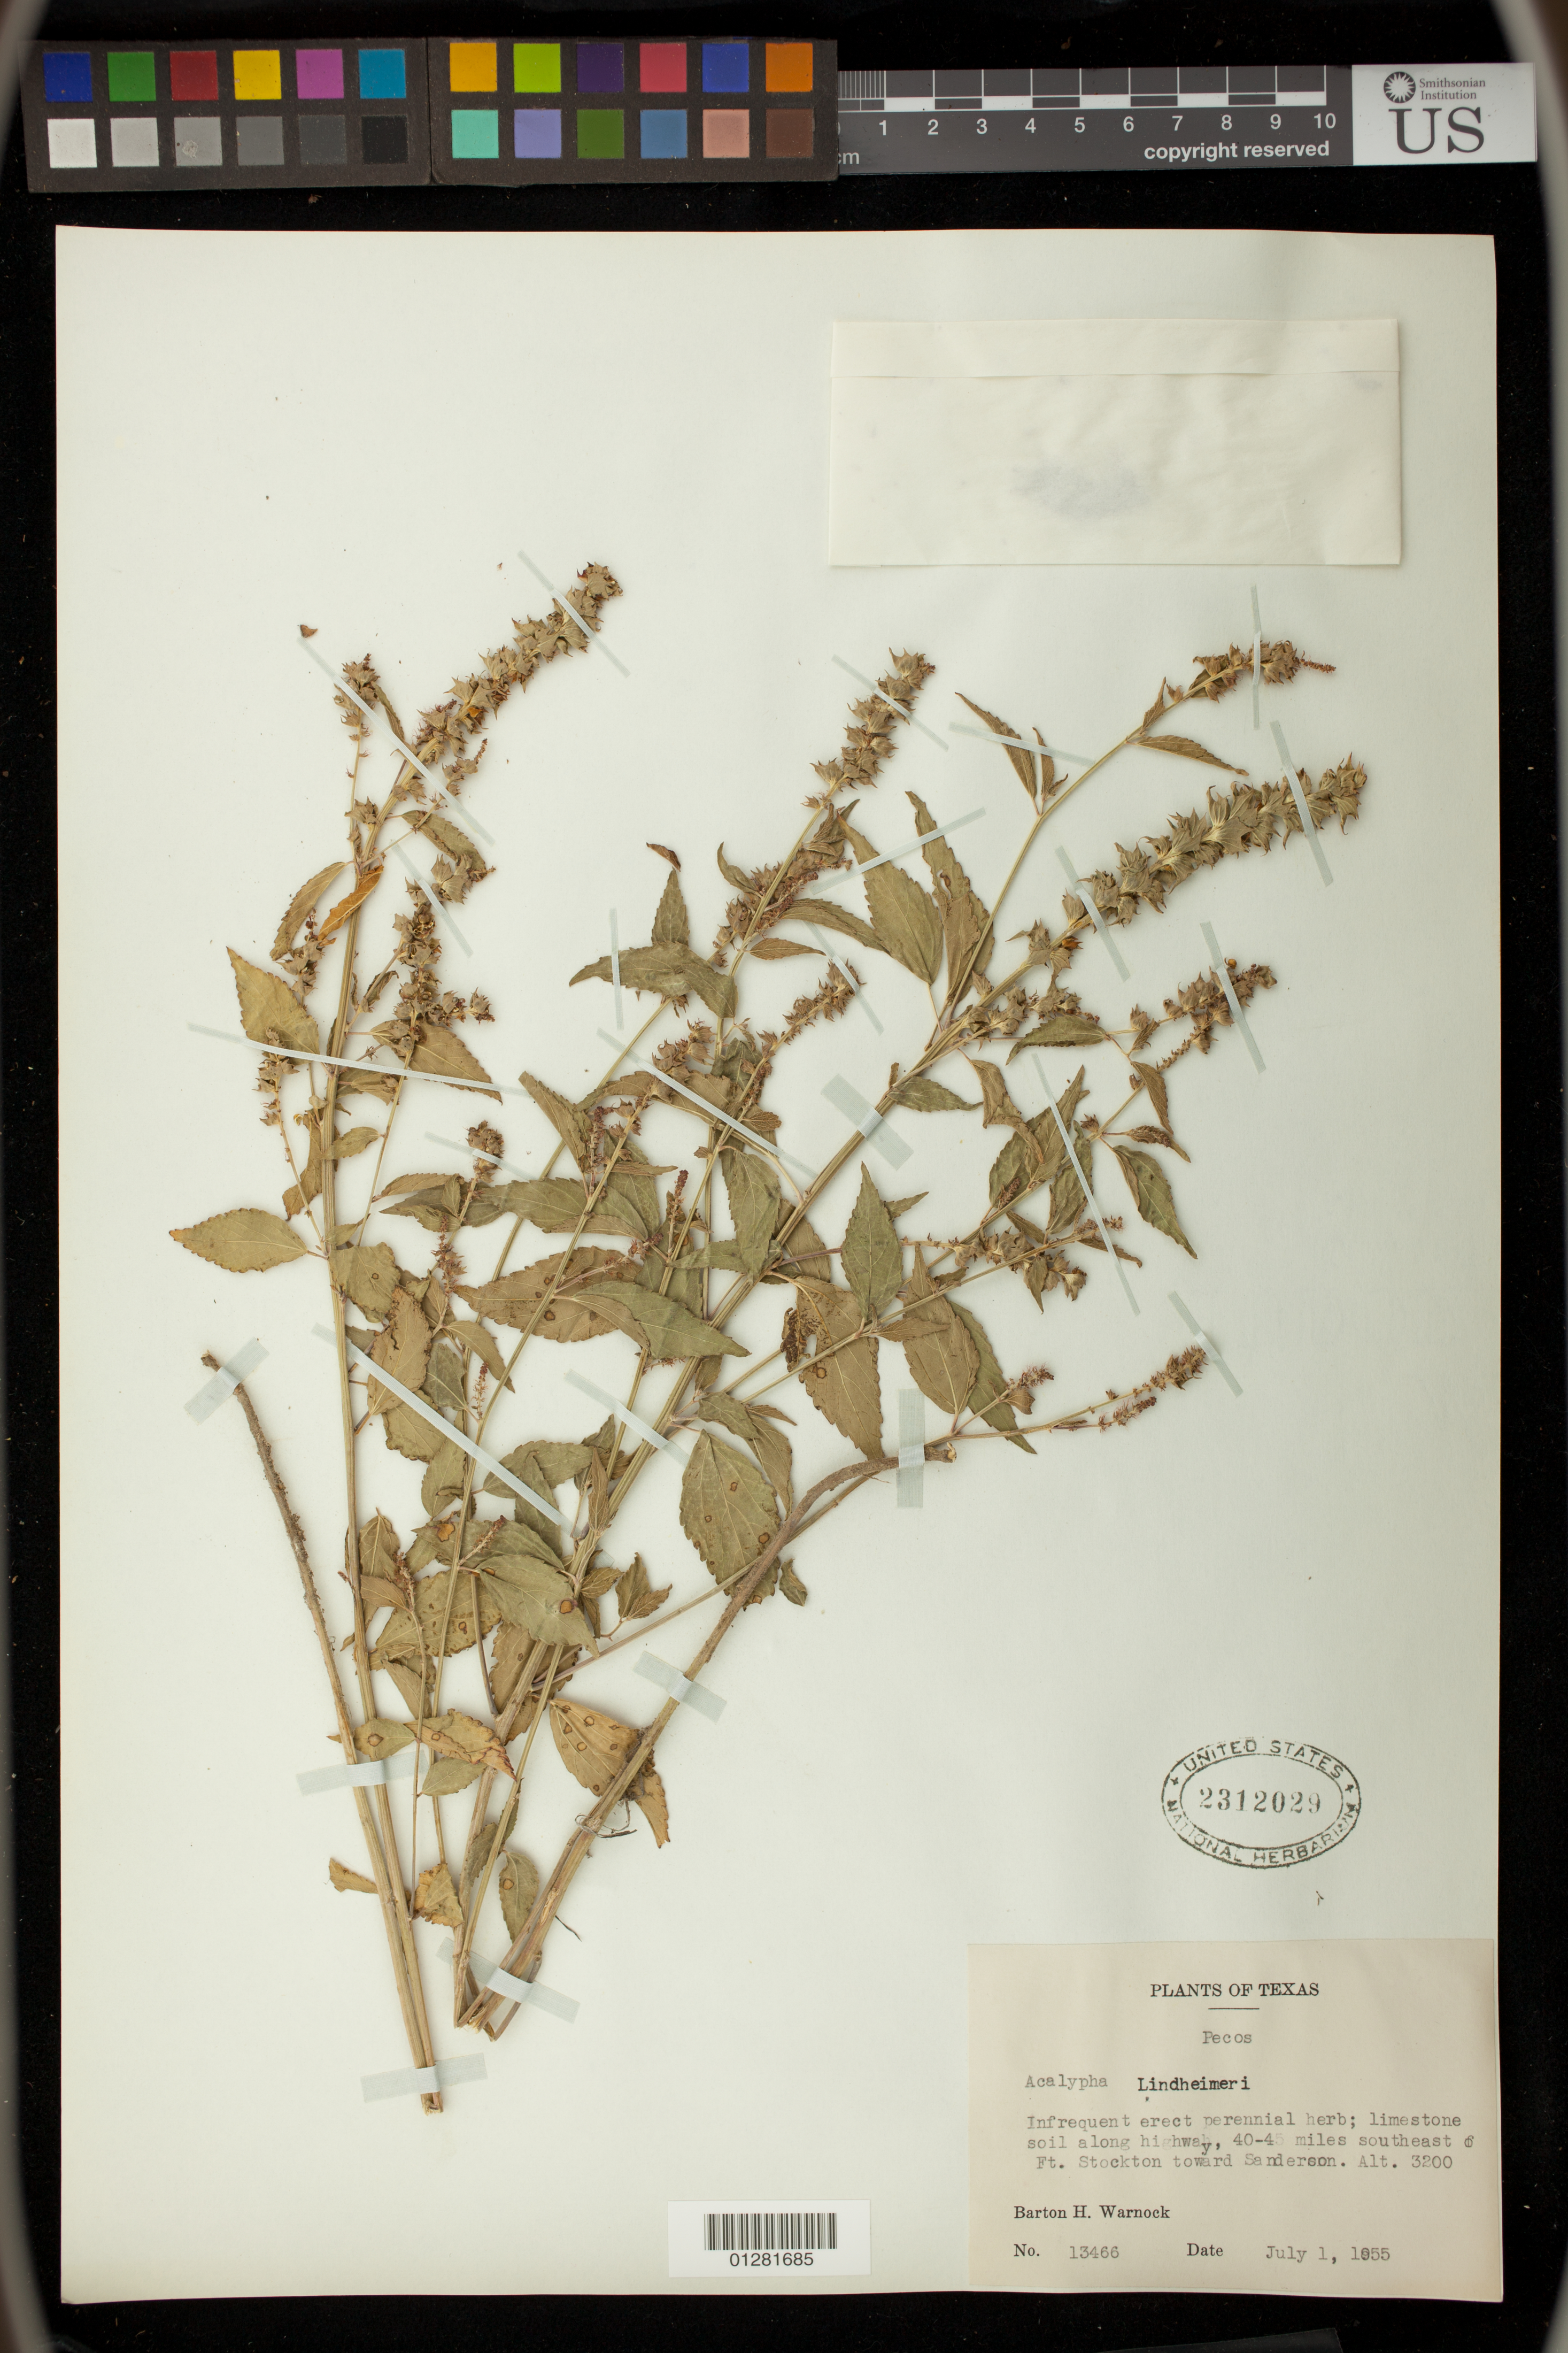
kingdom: Plantae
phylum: Tracheophyta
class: Magnoliopsida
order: Malpighiales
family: Euphorbiaceae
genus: Acalypha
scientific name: Acalypha lindheimeri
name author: Müll. Arg.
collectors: B. H. Warnock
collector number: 13466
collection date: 1955-07-01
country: United States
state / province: Texas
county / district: Pecos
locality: along highway, 40-45 miles southeast of Ft. Stockton toward Sanderson.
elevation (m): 975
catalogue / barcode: US 2312029